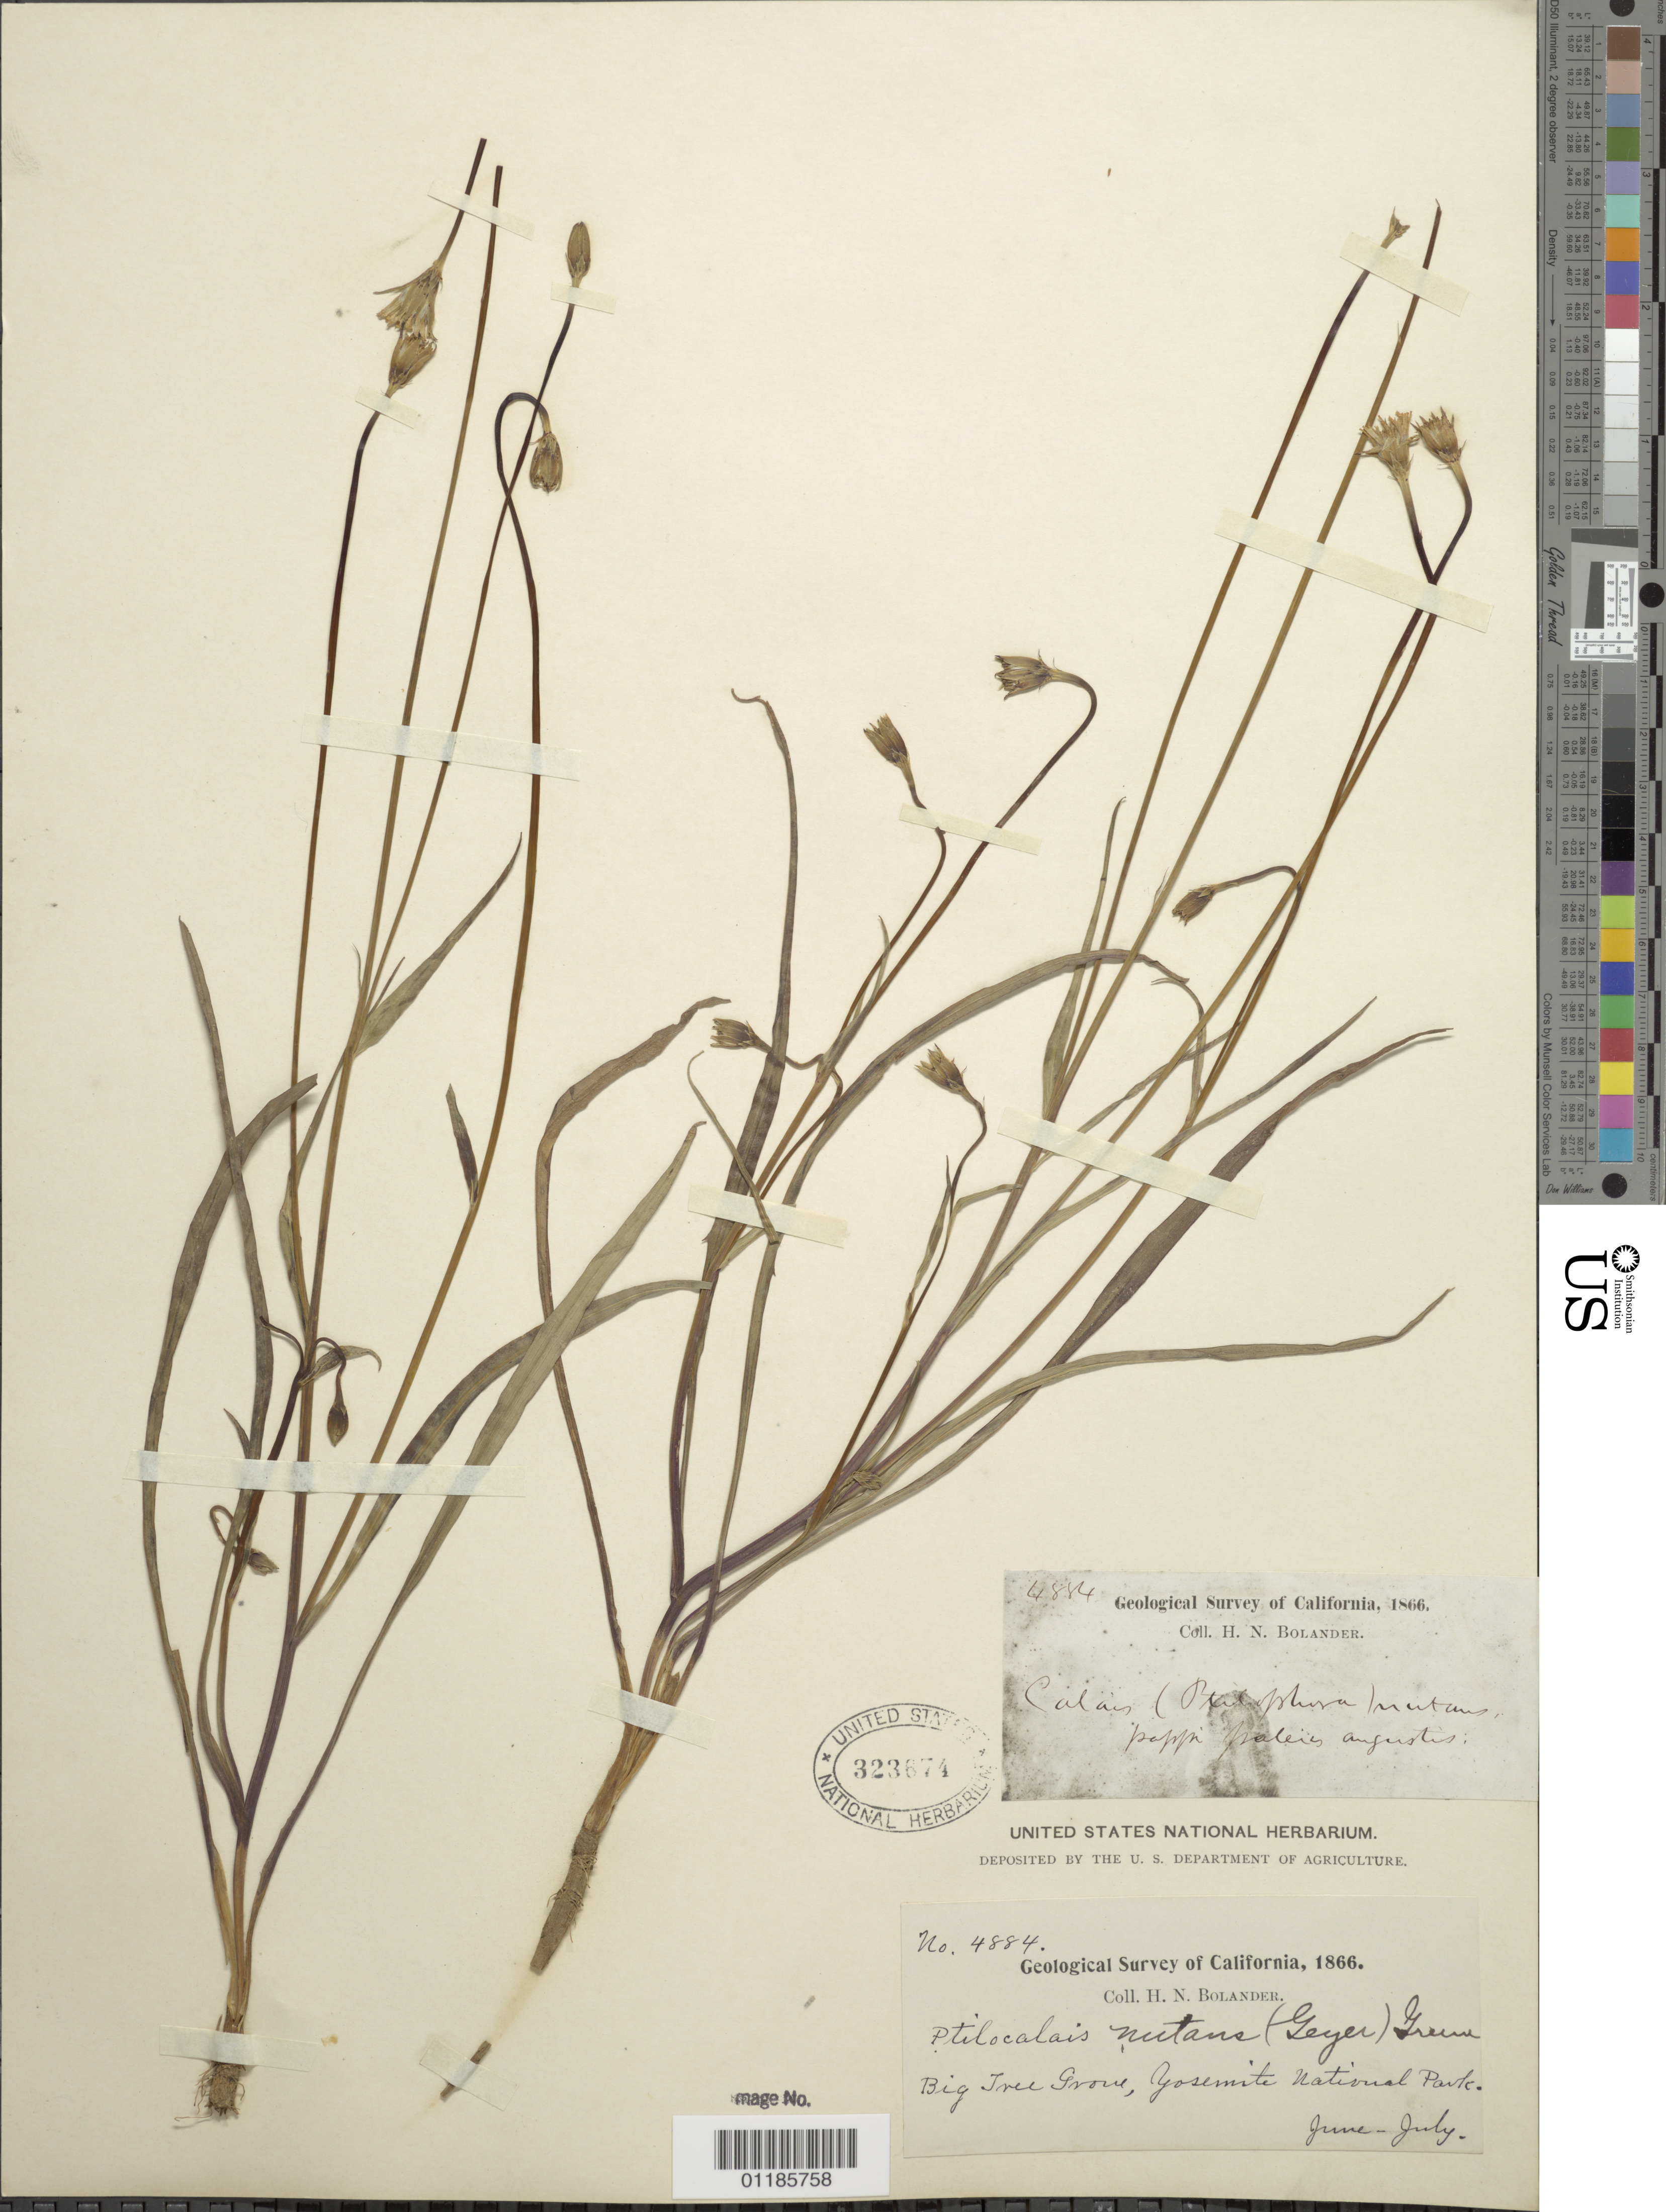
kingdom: Plantae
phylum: Tracheophyta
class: Magnoliopsida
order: Asterales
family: Asteraceae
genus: Microseris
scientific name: Microseris nutans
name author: (Hook.) Sch. Bip.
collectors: H. Bolander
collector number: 4884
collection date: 1866-06/1866-07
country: United States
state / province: California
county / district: Mariposa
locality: Big Tree Grove, Yosemite National Park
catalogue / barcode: US 323674